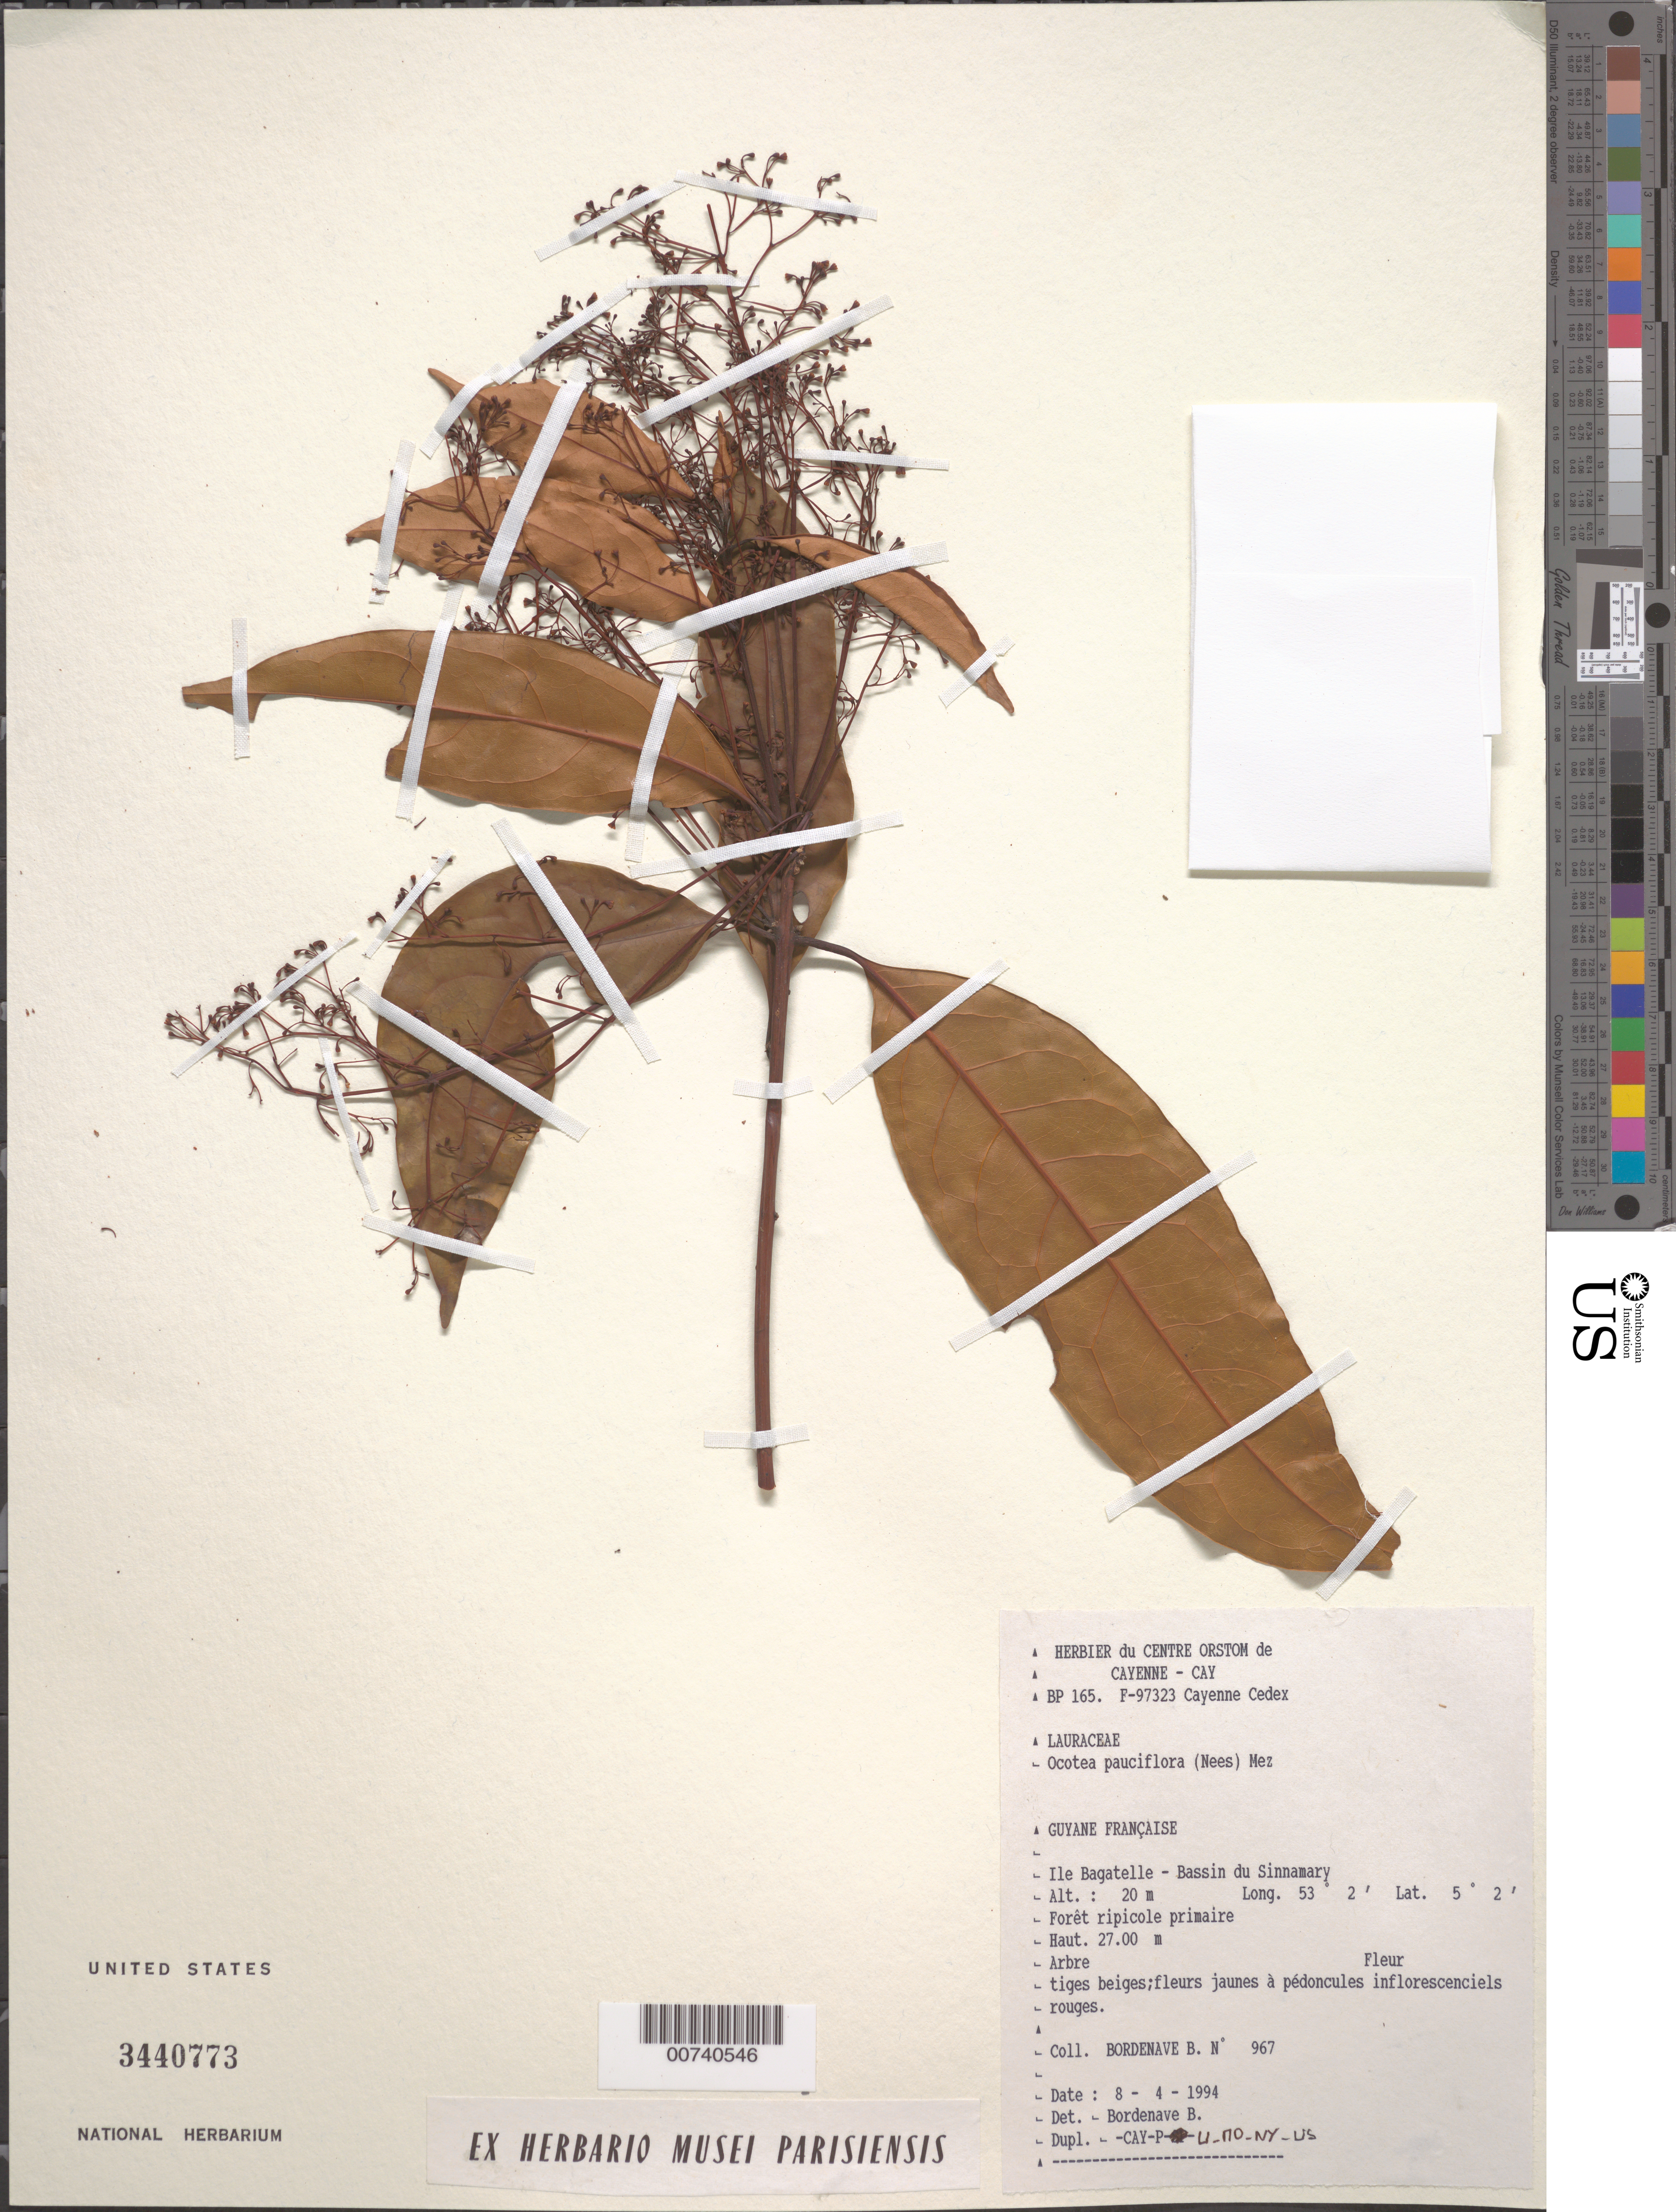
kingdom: Plantae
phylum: Tracheophyta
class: Magnoliopsida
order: Laurales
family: Lauraceae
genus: Ocotea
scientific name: Ocotea pauciflora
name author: (Nees) Mez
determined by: Bordenave, B.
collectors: B. Bordenave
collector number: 967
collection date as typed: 8-Apr-94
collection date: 1994-04-08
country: French Guiana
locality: Ile Bagatelle, Bassin du Sinnamary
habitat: Primary riparian forest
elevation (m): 20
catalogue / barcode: US 3440773